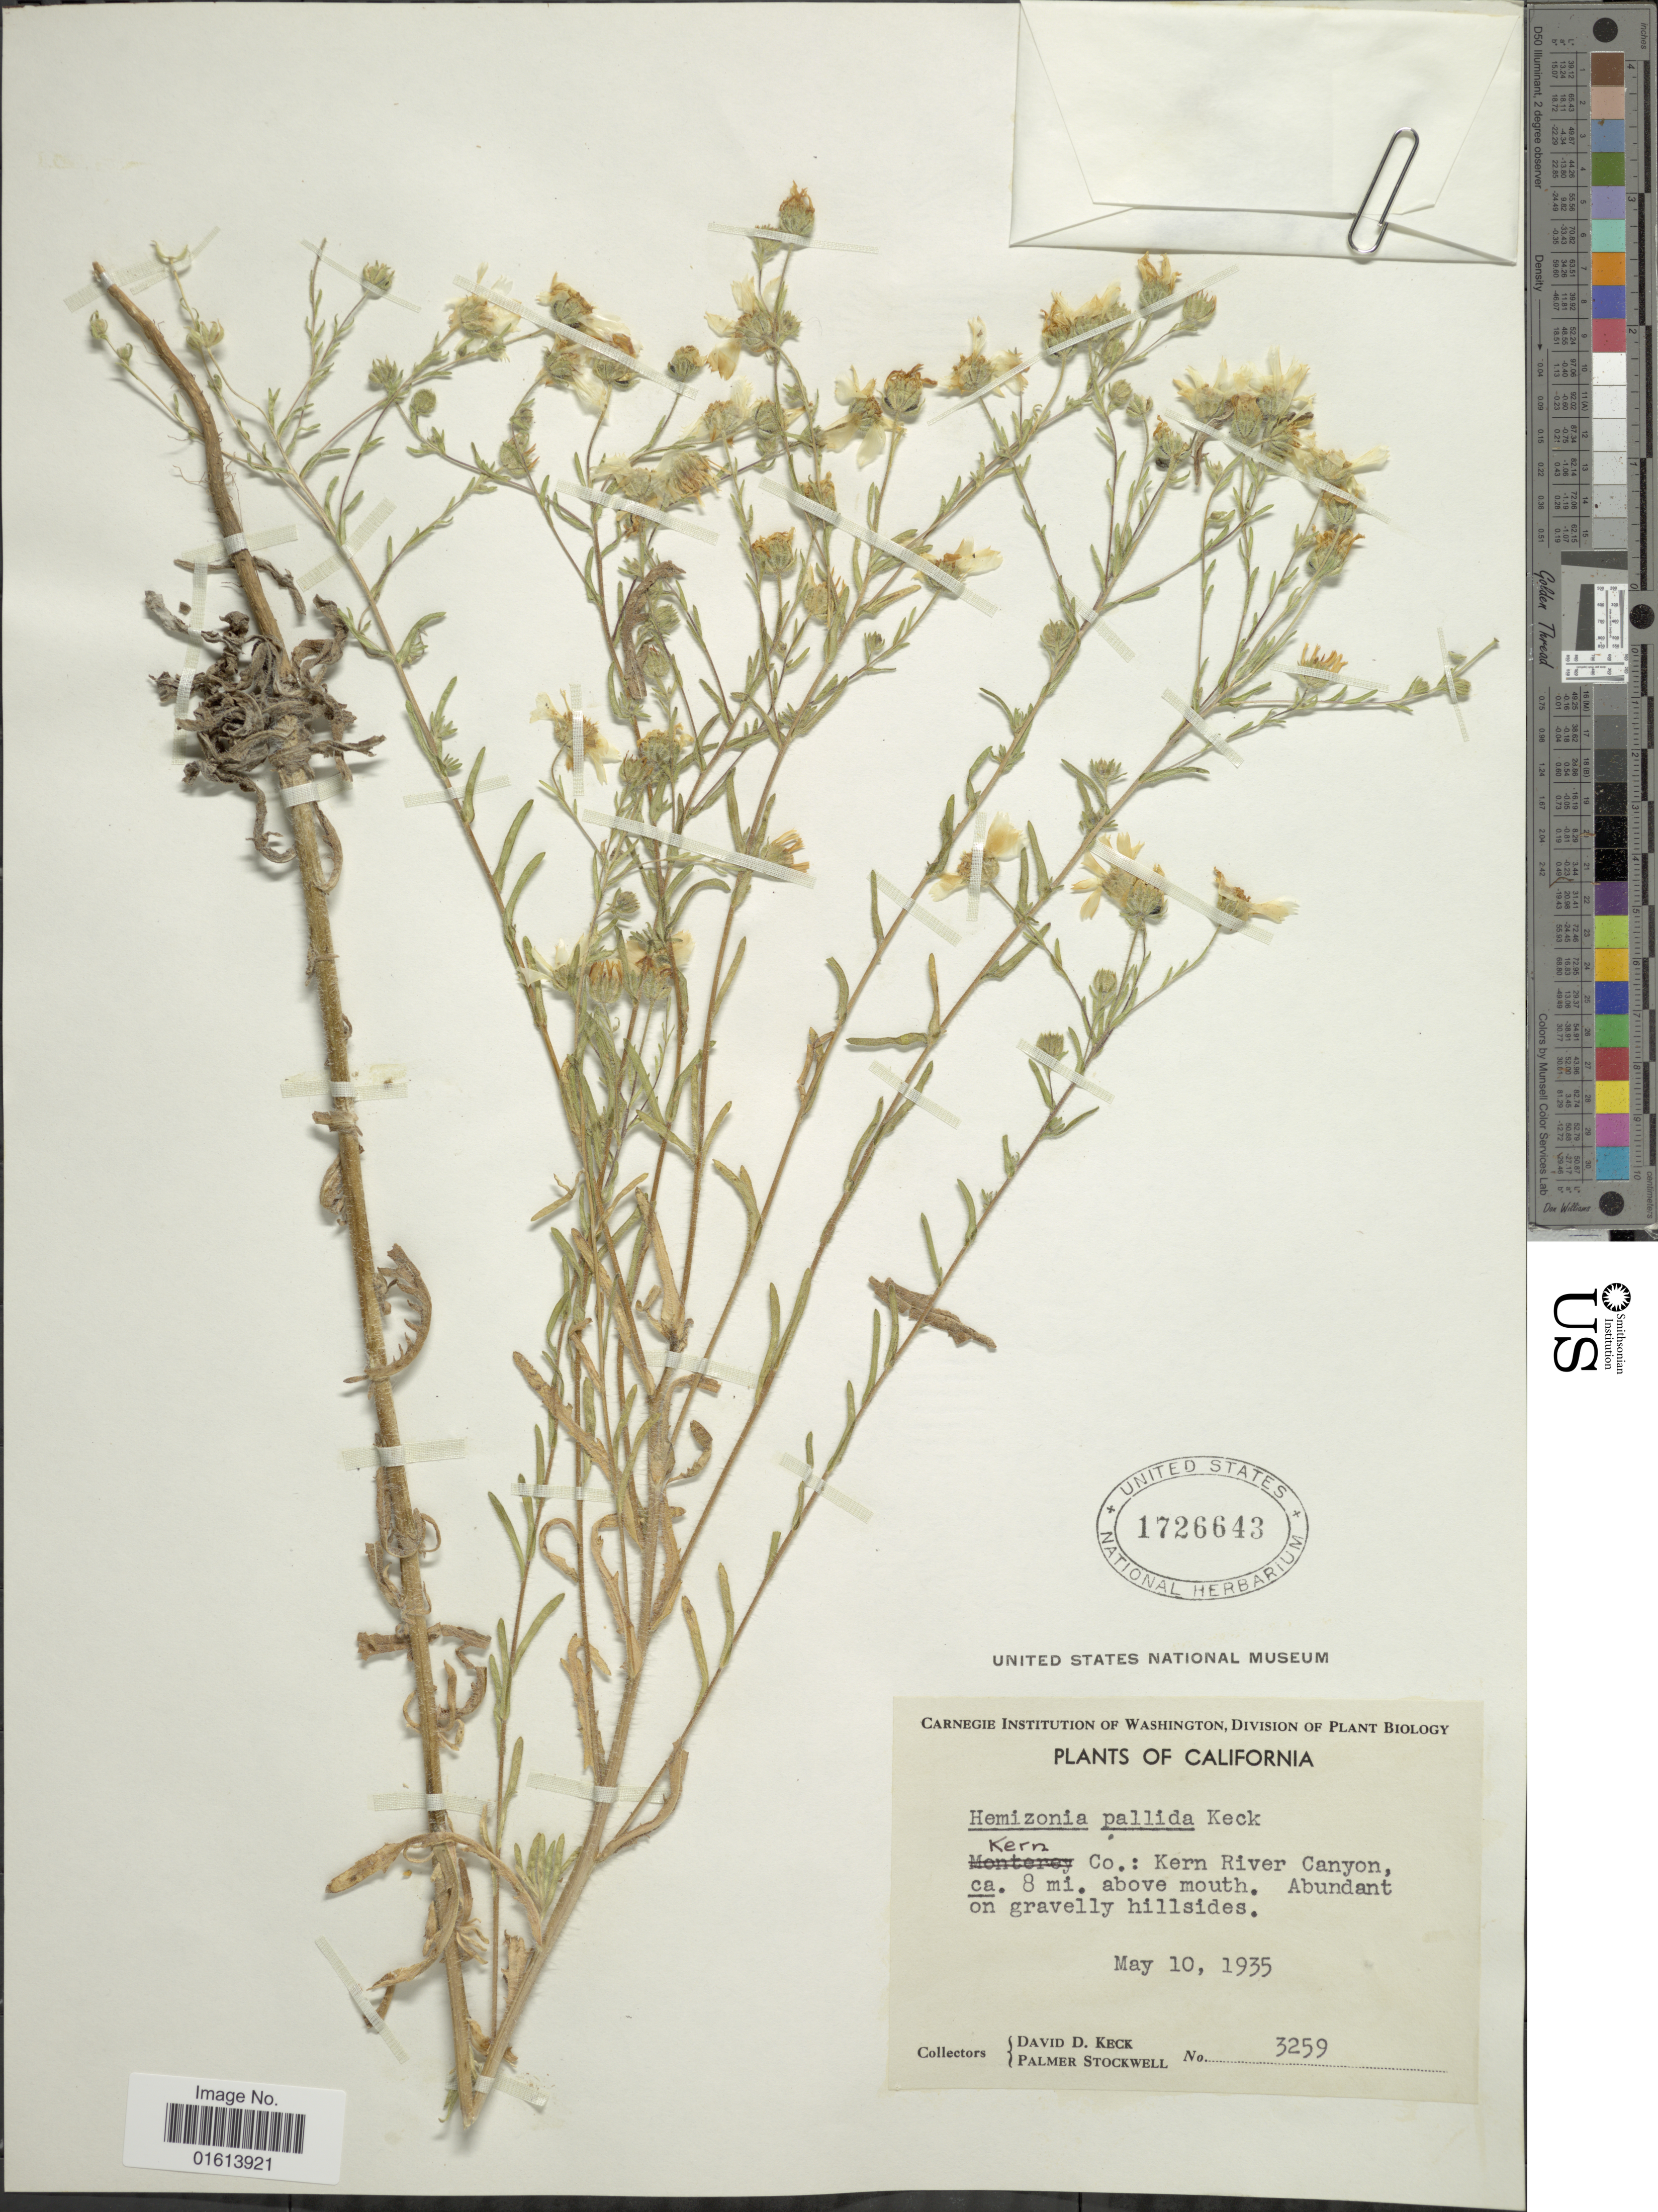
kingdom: Plantae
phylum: Tracheophyta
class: Magnoliopsida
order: Asterales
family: Asteraceae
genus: Deinandra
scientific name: Deinandra pallida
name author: (D.D. Keck) B.G. Baldwin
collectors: D. D. Keck & P. Stockwell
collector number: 3259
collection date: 1935-05-10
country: United States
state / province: California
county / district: Kern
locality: California. Kern Co.: Kern River Canyon, ca. 8 mi. above mouth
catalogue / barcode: US 1726643